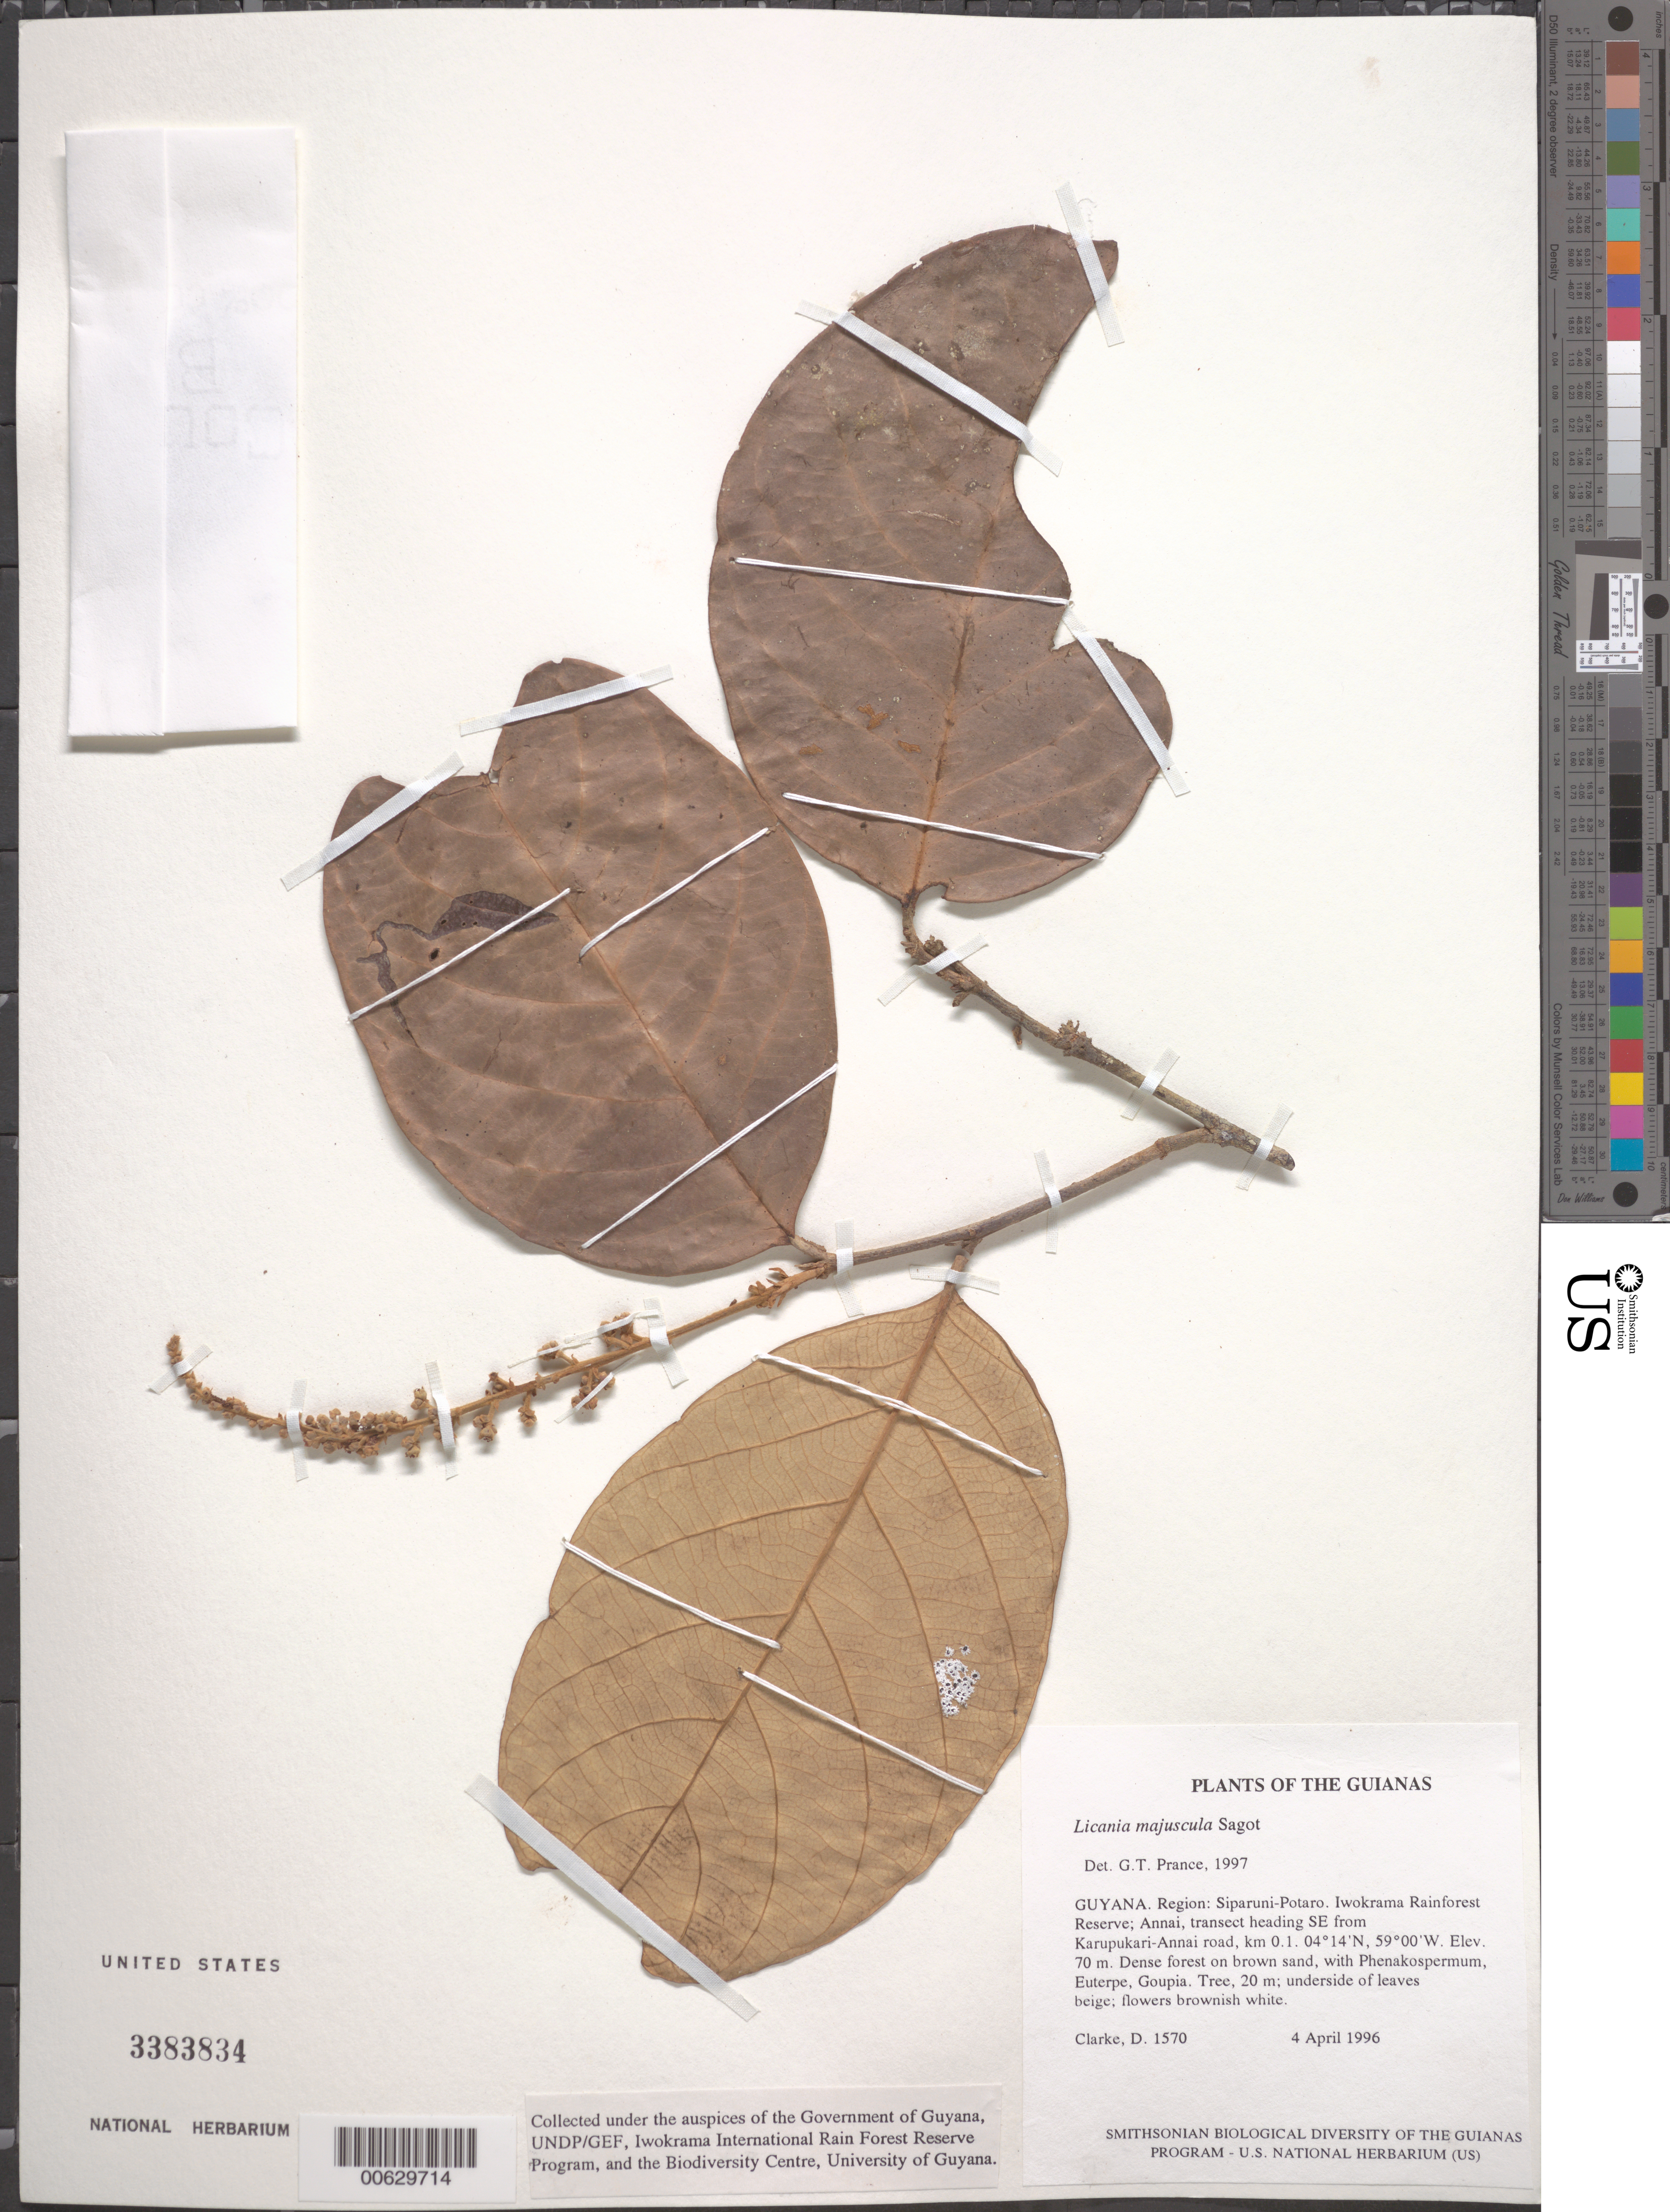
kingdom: Plantae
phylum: Tracheophyta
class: Magnoliopsida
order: Malpighiales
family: Chrysobalanaceae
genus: Licania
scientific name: Licania majuscula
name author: Sagot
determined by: Prance, G. T.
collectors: H. D. Clarke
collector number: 1570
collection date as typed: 4 April 1996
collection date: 1996-04-04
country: Guyana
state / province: Potaro-Siparuni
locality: Iwokrama Rainforest Reserve; Annai, transect heading SE from Karupukari-Annai road, km 0.1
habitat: Dense forest on brown sand, with Phenakospermum, Euterpe, Goupia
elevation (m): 70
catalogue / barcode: US 3383834